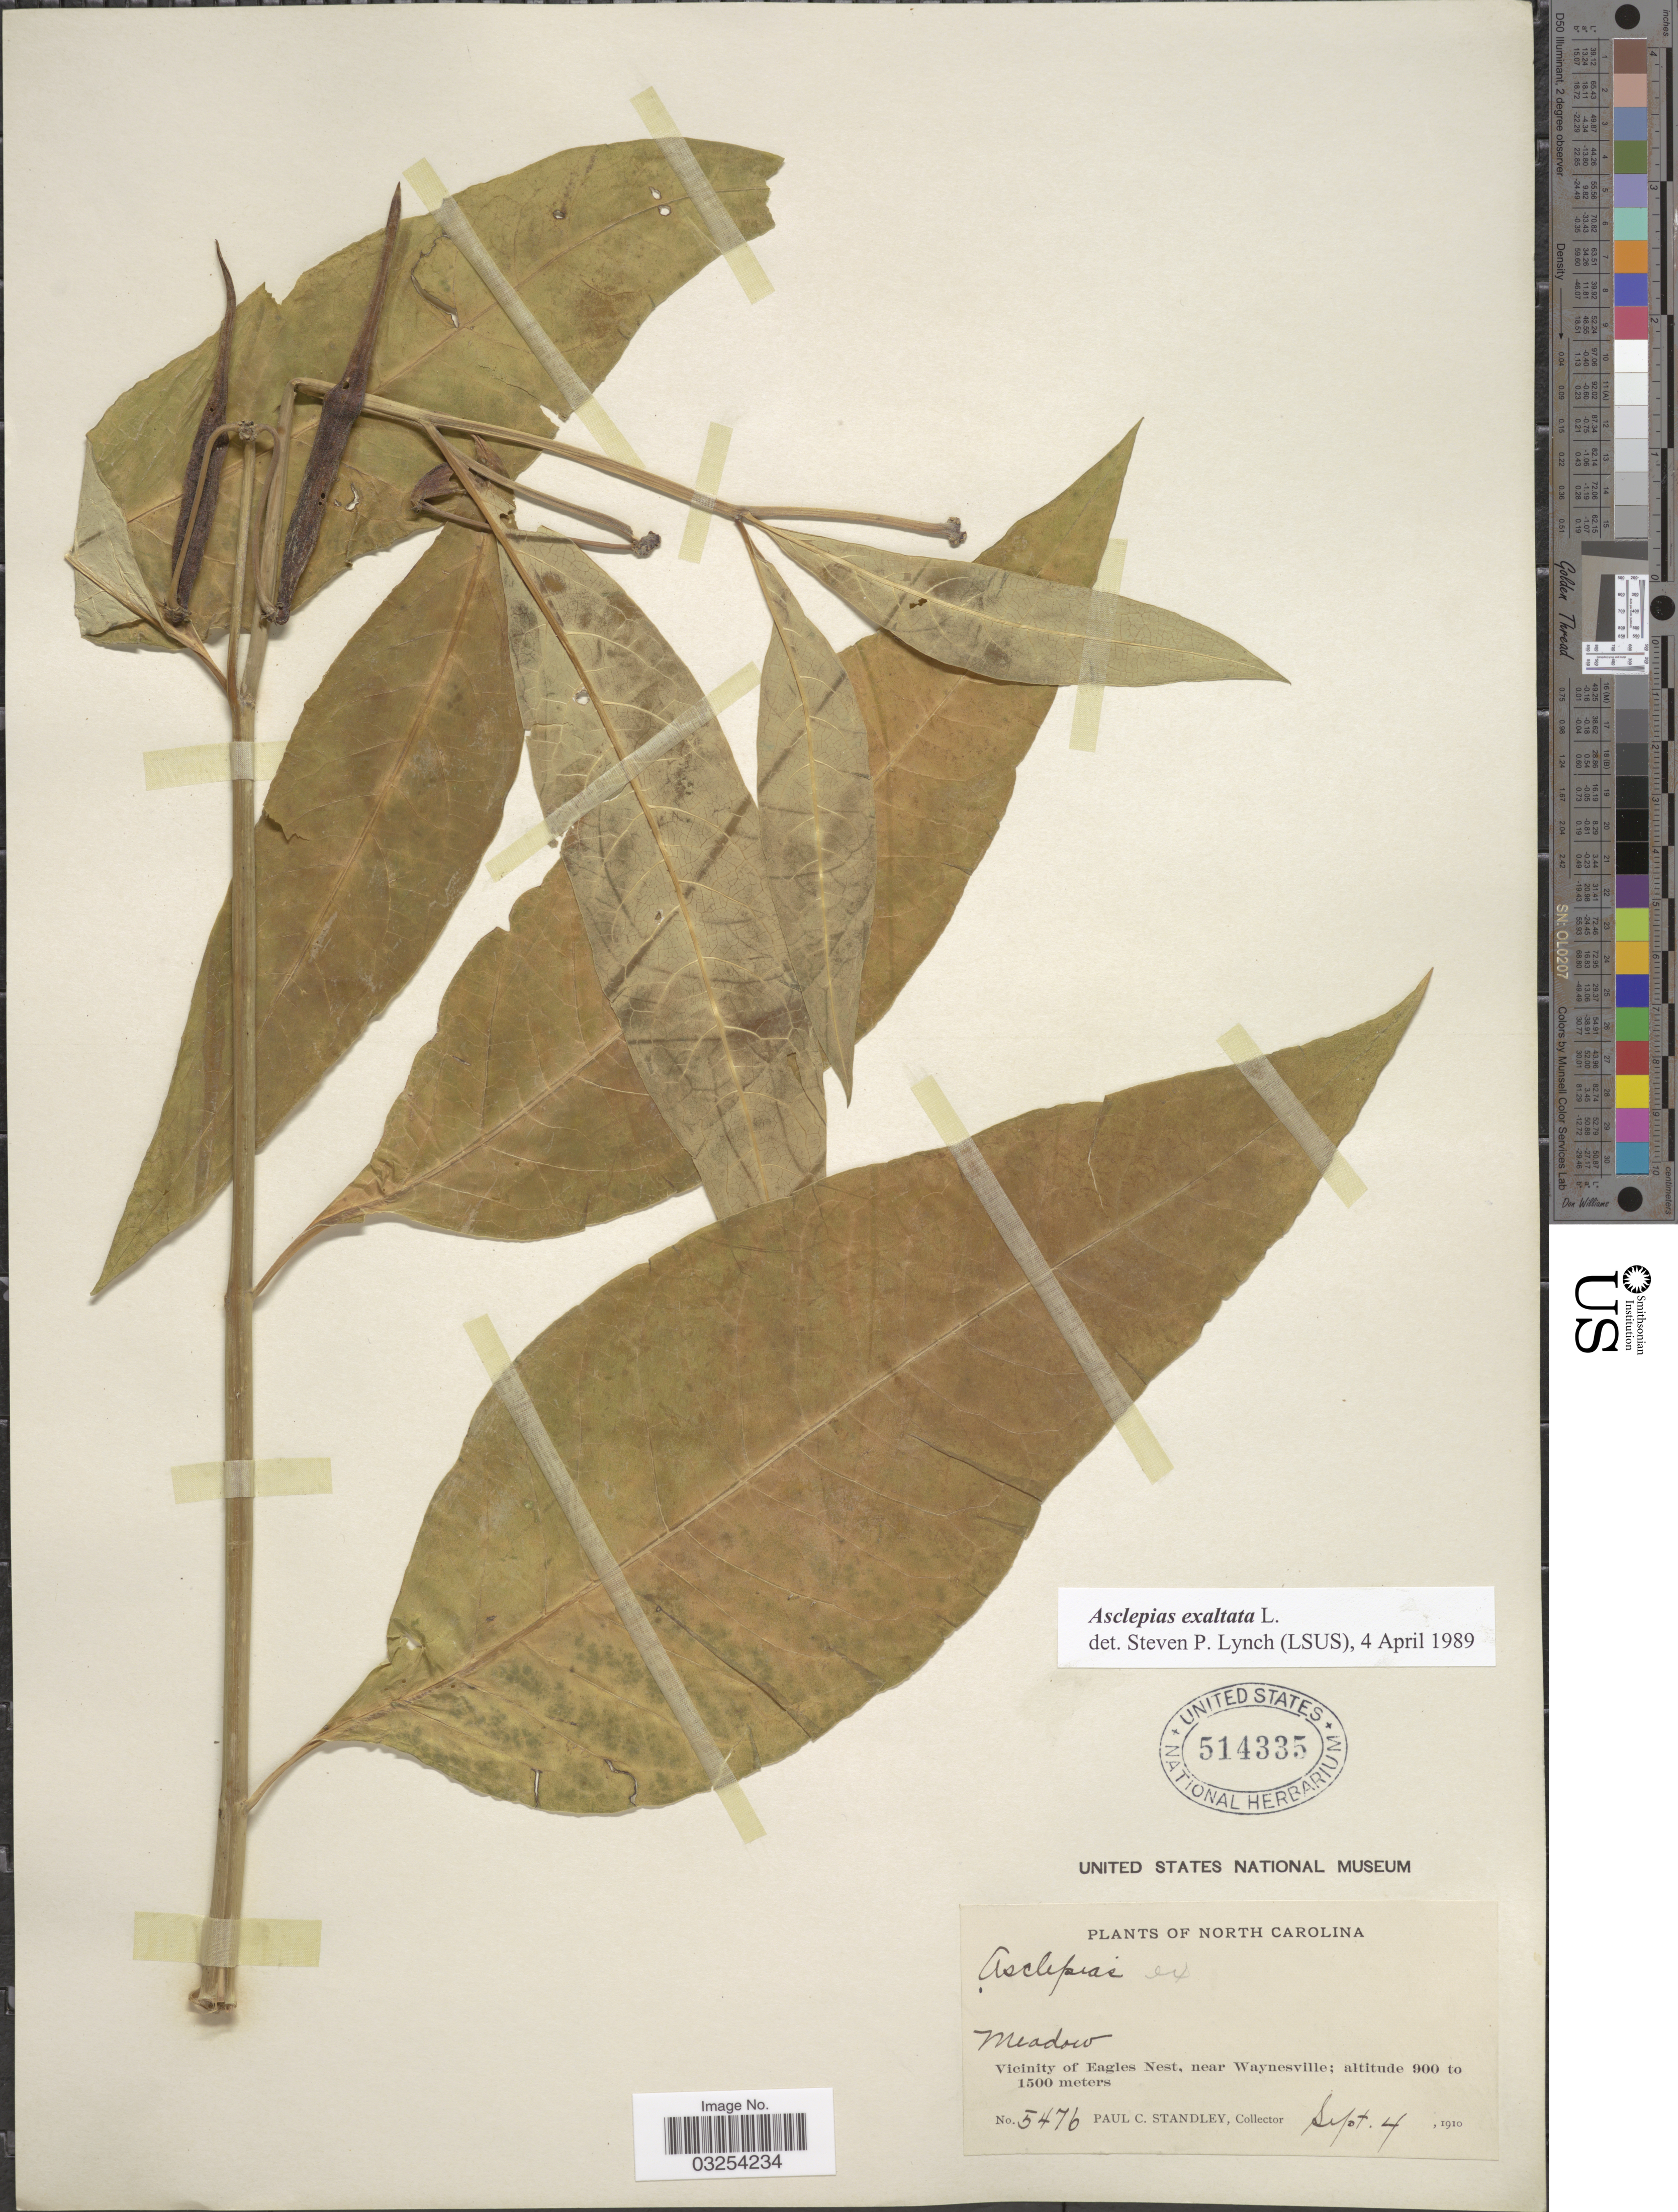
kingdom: Plantae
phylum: Tracheophyta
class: Magnoliopsida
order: Gentianales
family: Apocynaceae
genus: Asclepias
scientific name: Asclepias exaltata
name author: Muhl.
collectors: P. C. Standley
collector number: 5476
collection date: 1910-09-04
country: United States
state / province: North Carolina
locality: Vicinity of Eagles Nest, near Waynesville.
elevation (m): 900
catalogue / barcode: US 514335